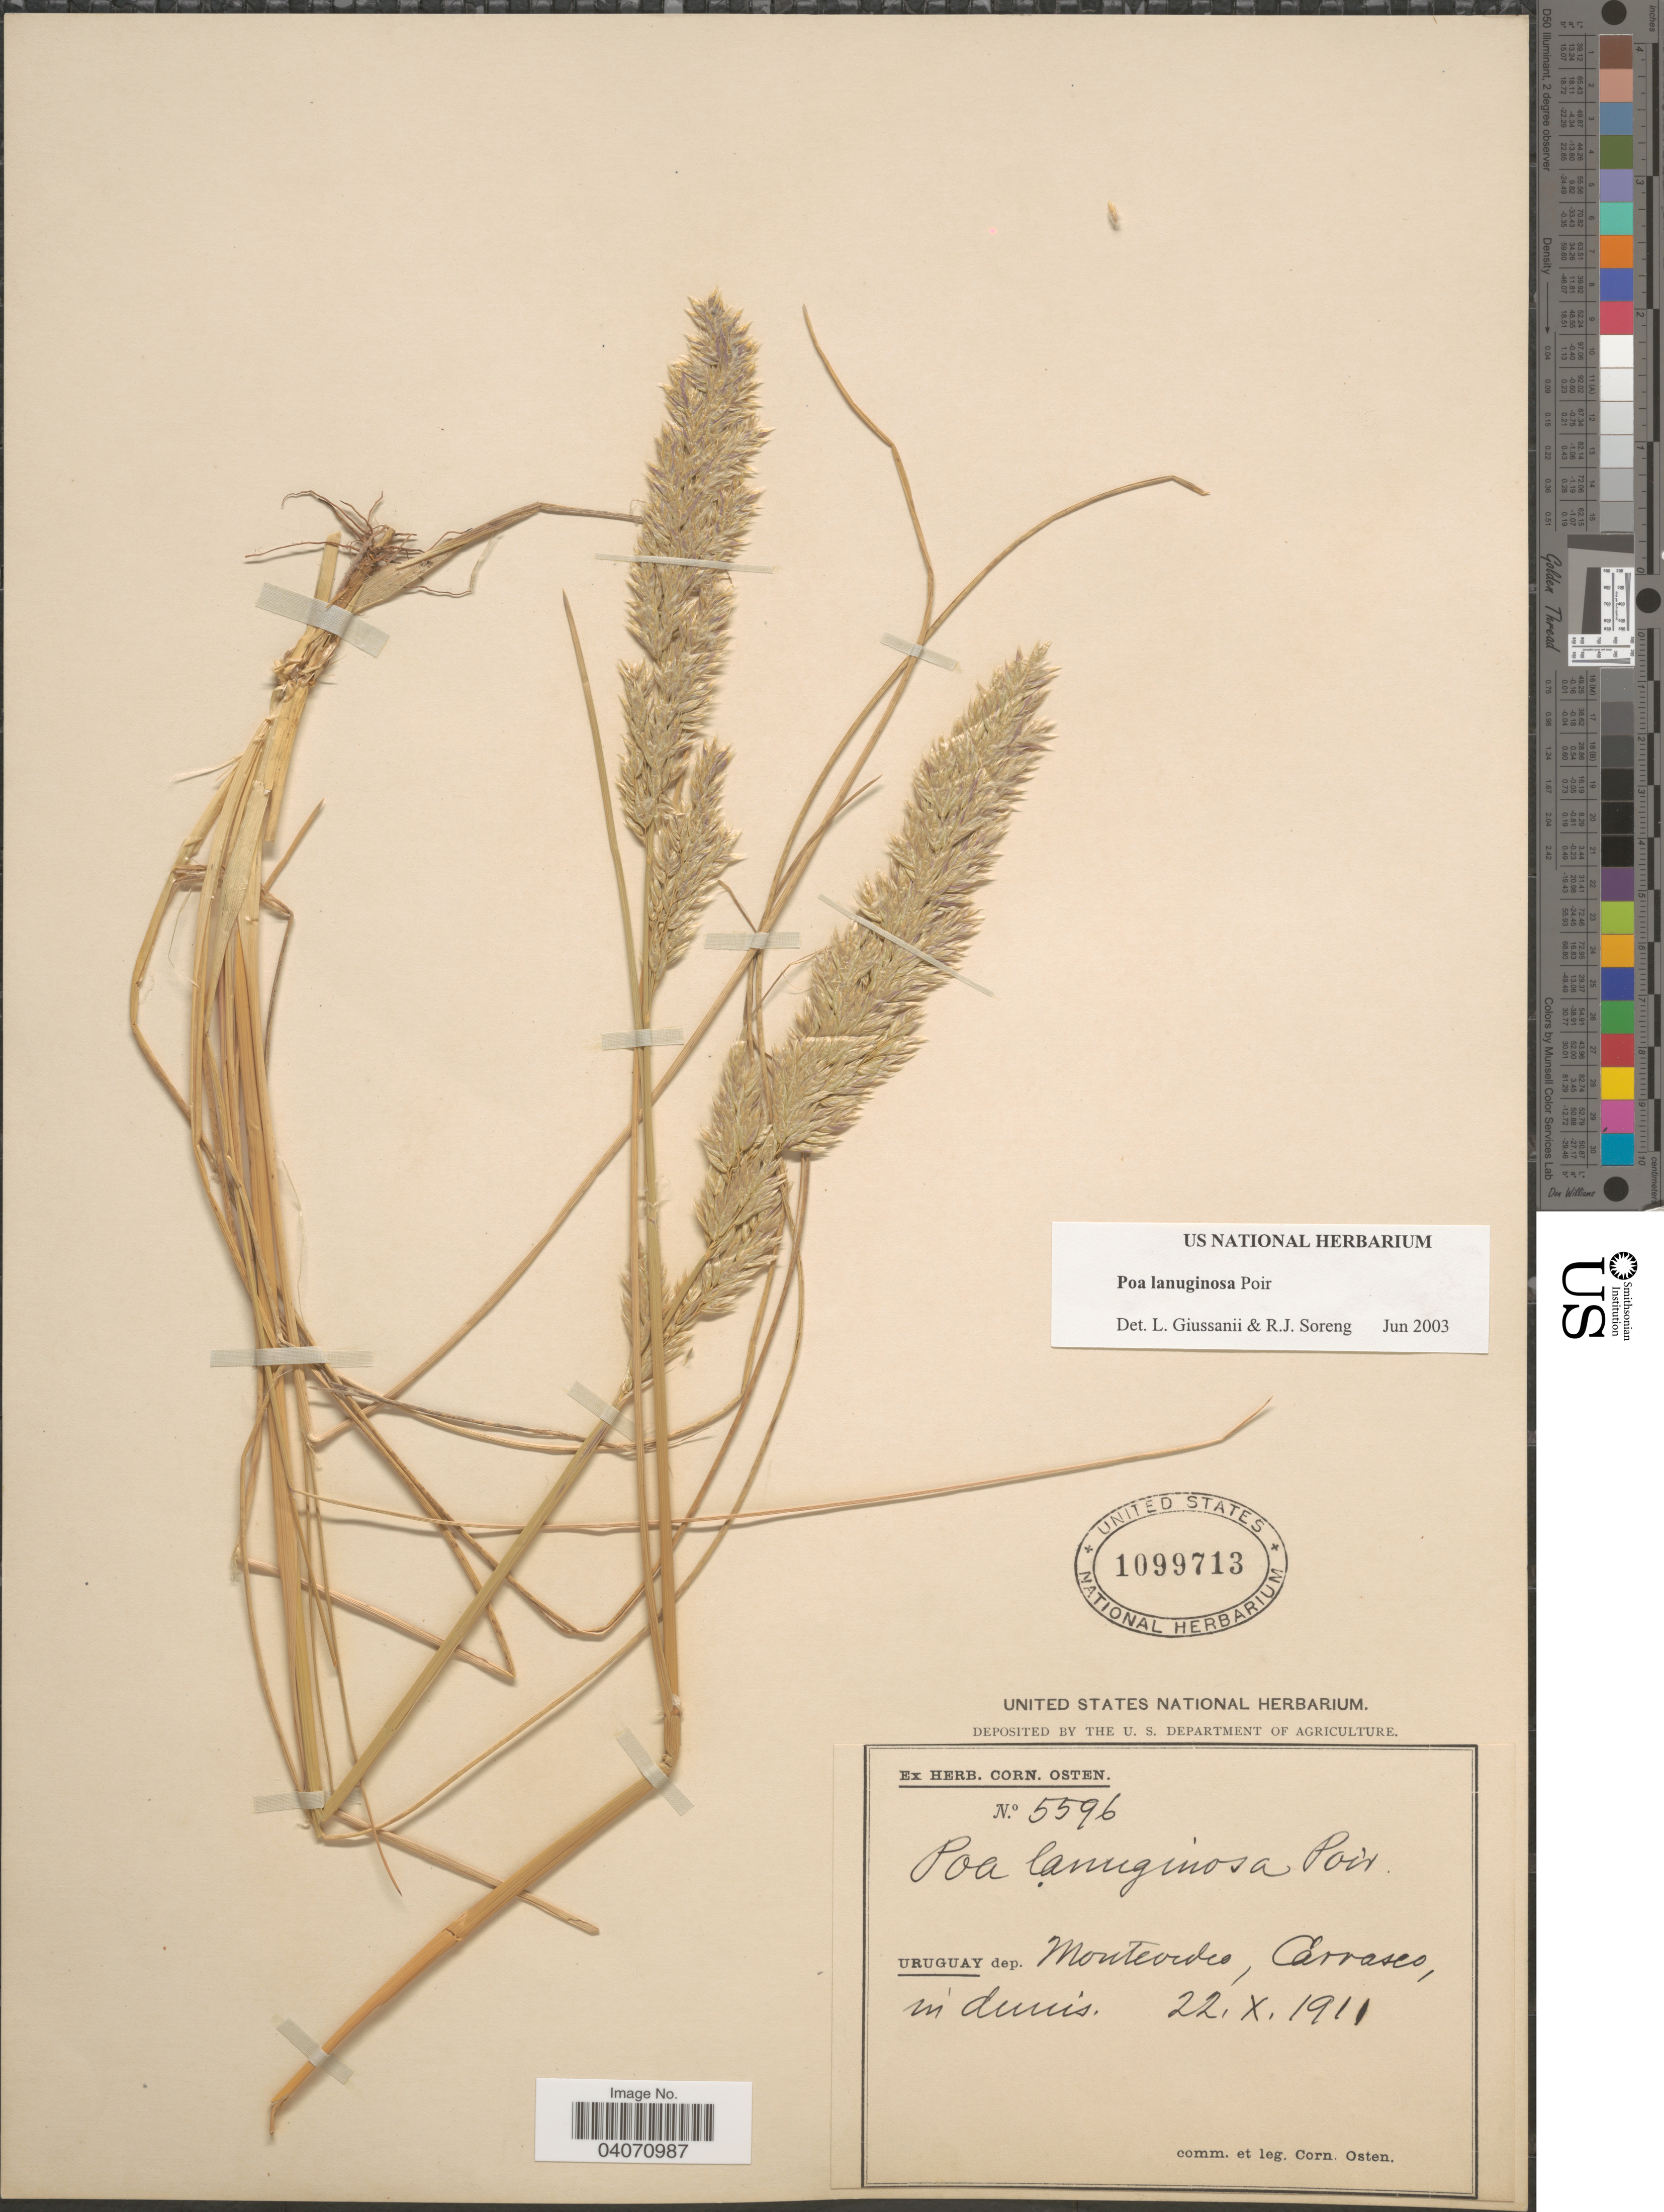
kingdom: Plantae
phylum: Tracheophyta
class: Liliopsida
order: Poales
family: Poaceae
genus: Poa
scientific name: Poa lanuginosa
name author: Poir.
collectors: C. Osten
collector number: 5596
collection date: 1911-10-22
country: Uruguay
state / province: Montevideo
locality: Dep. Montevideo. Carrasco, in dunis.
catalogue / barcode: US 1099713